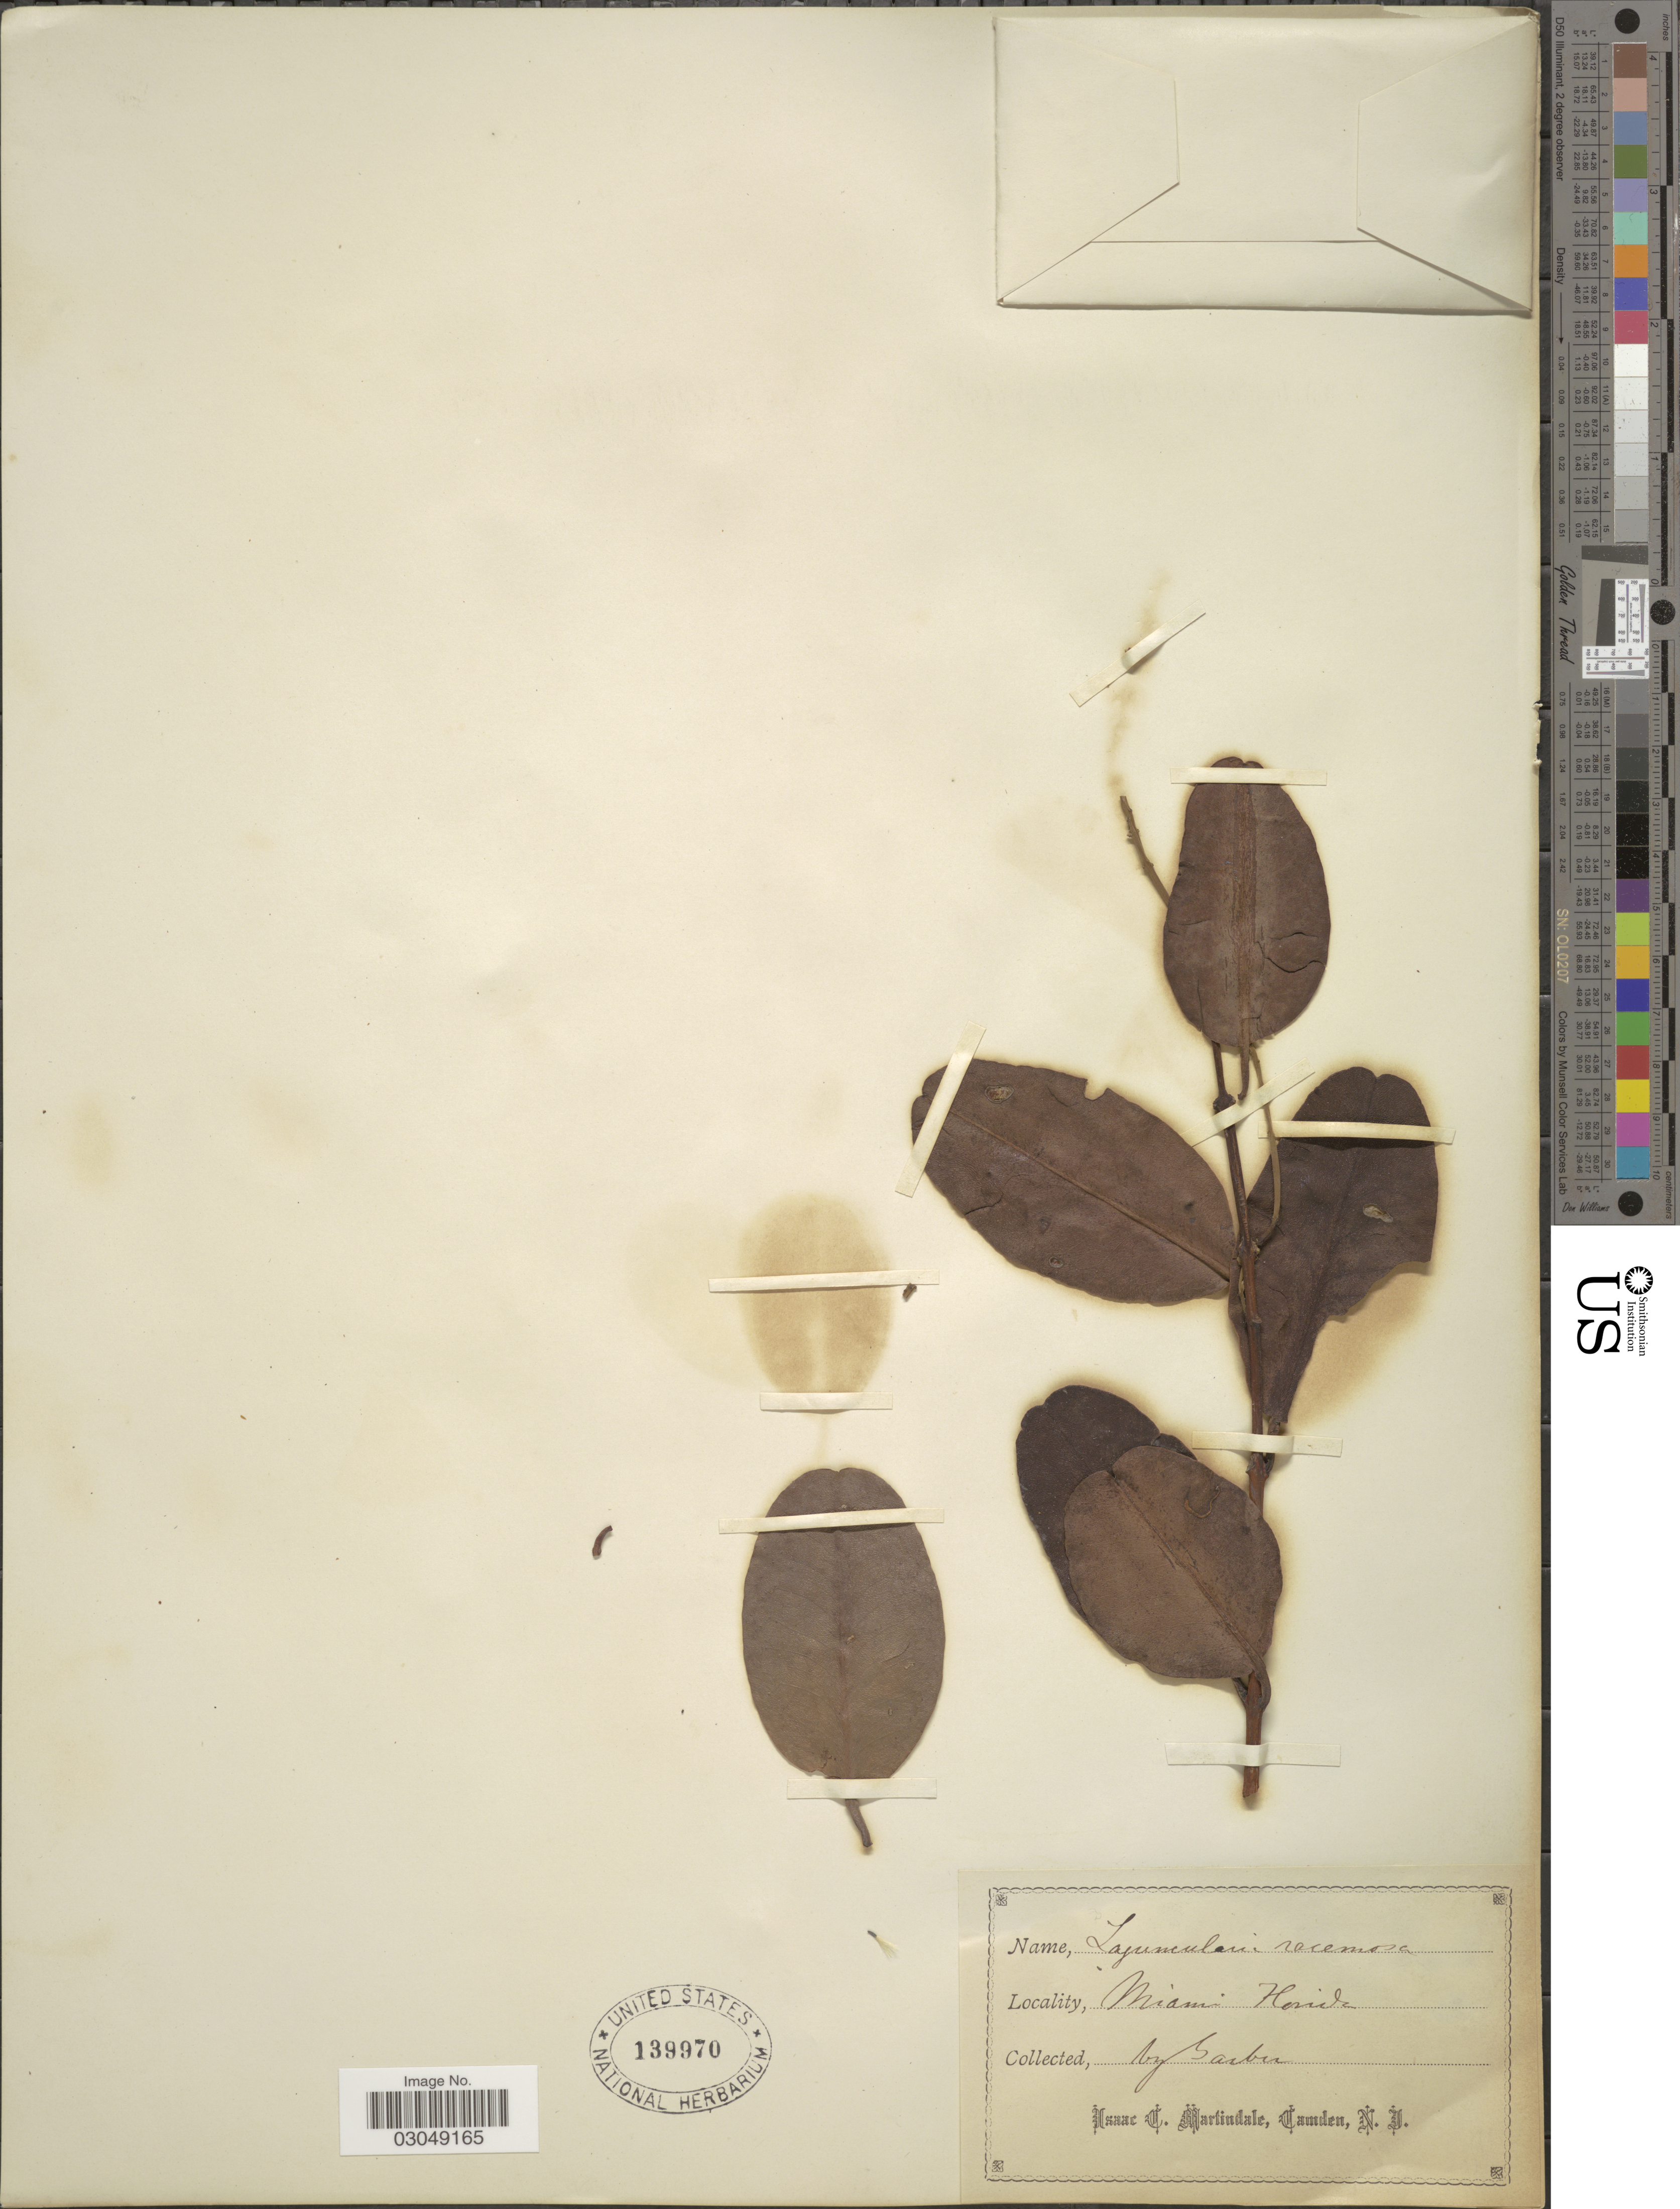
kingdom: Plantae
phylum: Tracheophyta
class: Magnoliopsida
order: Myrtales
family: Combretaceae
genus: Laguncularia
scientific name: Laguncularia racemosa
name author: (L.) C.F. Gaertn.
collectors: -- Garber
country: United States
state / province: Florida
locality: Miami.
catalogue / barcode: US 139970